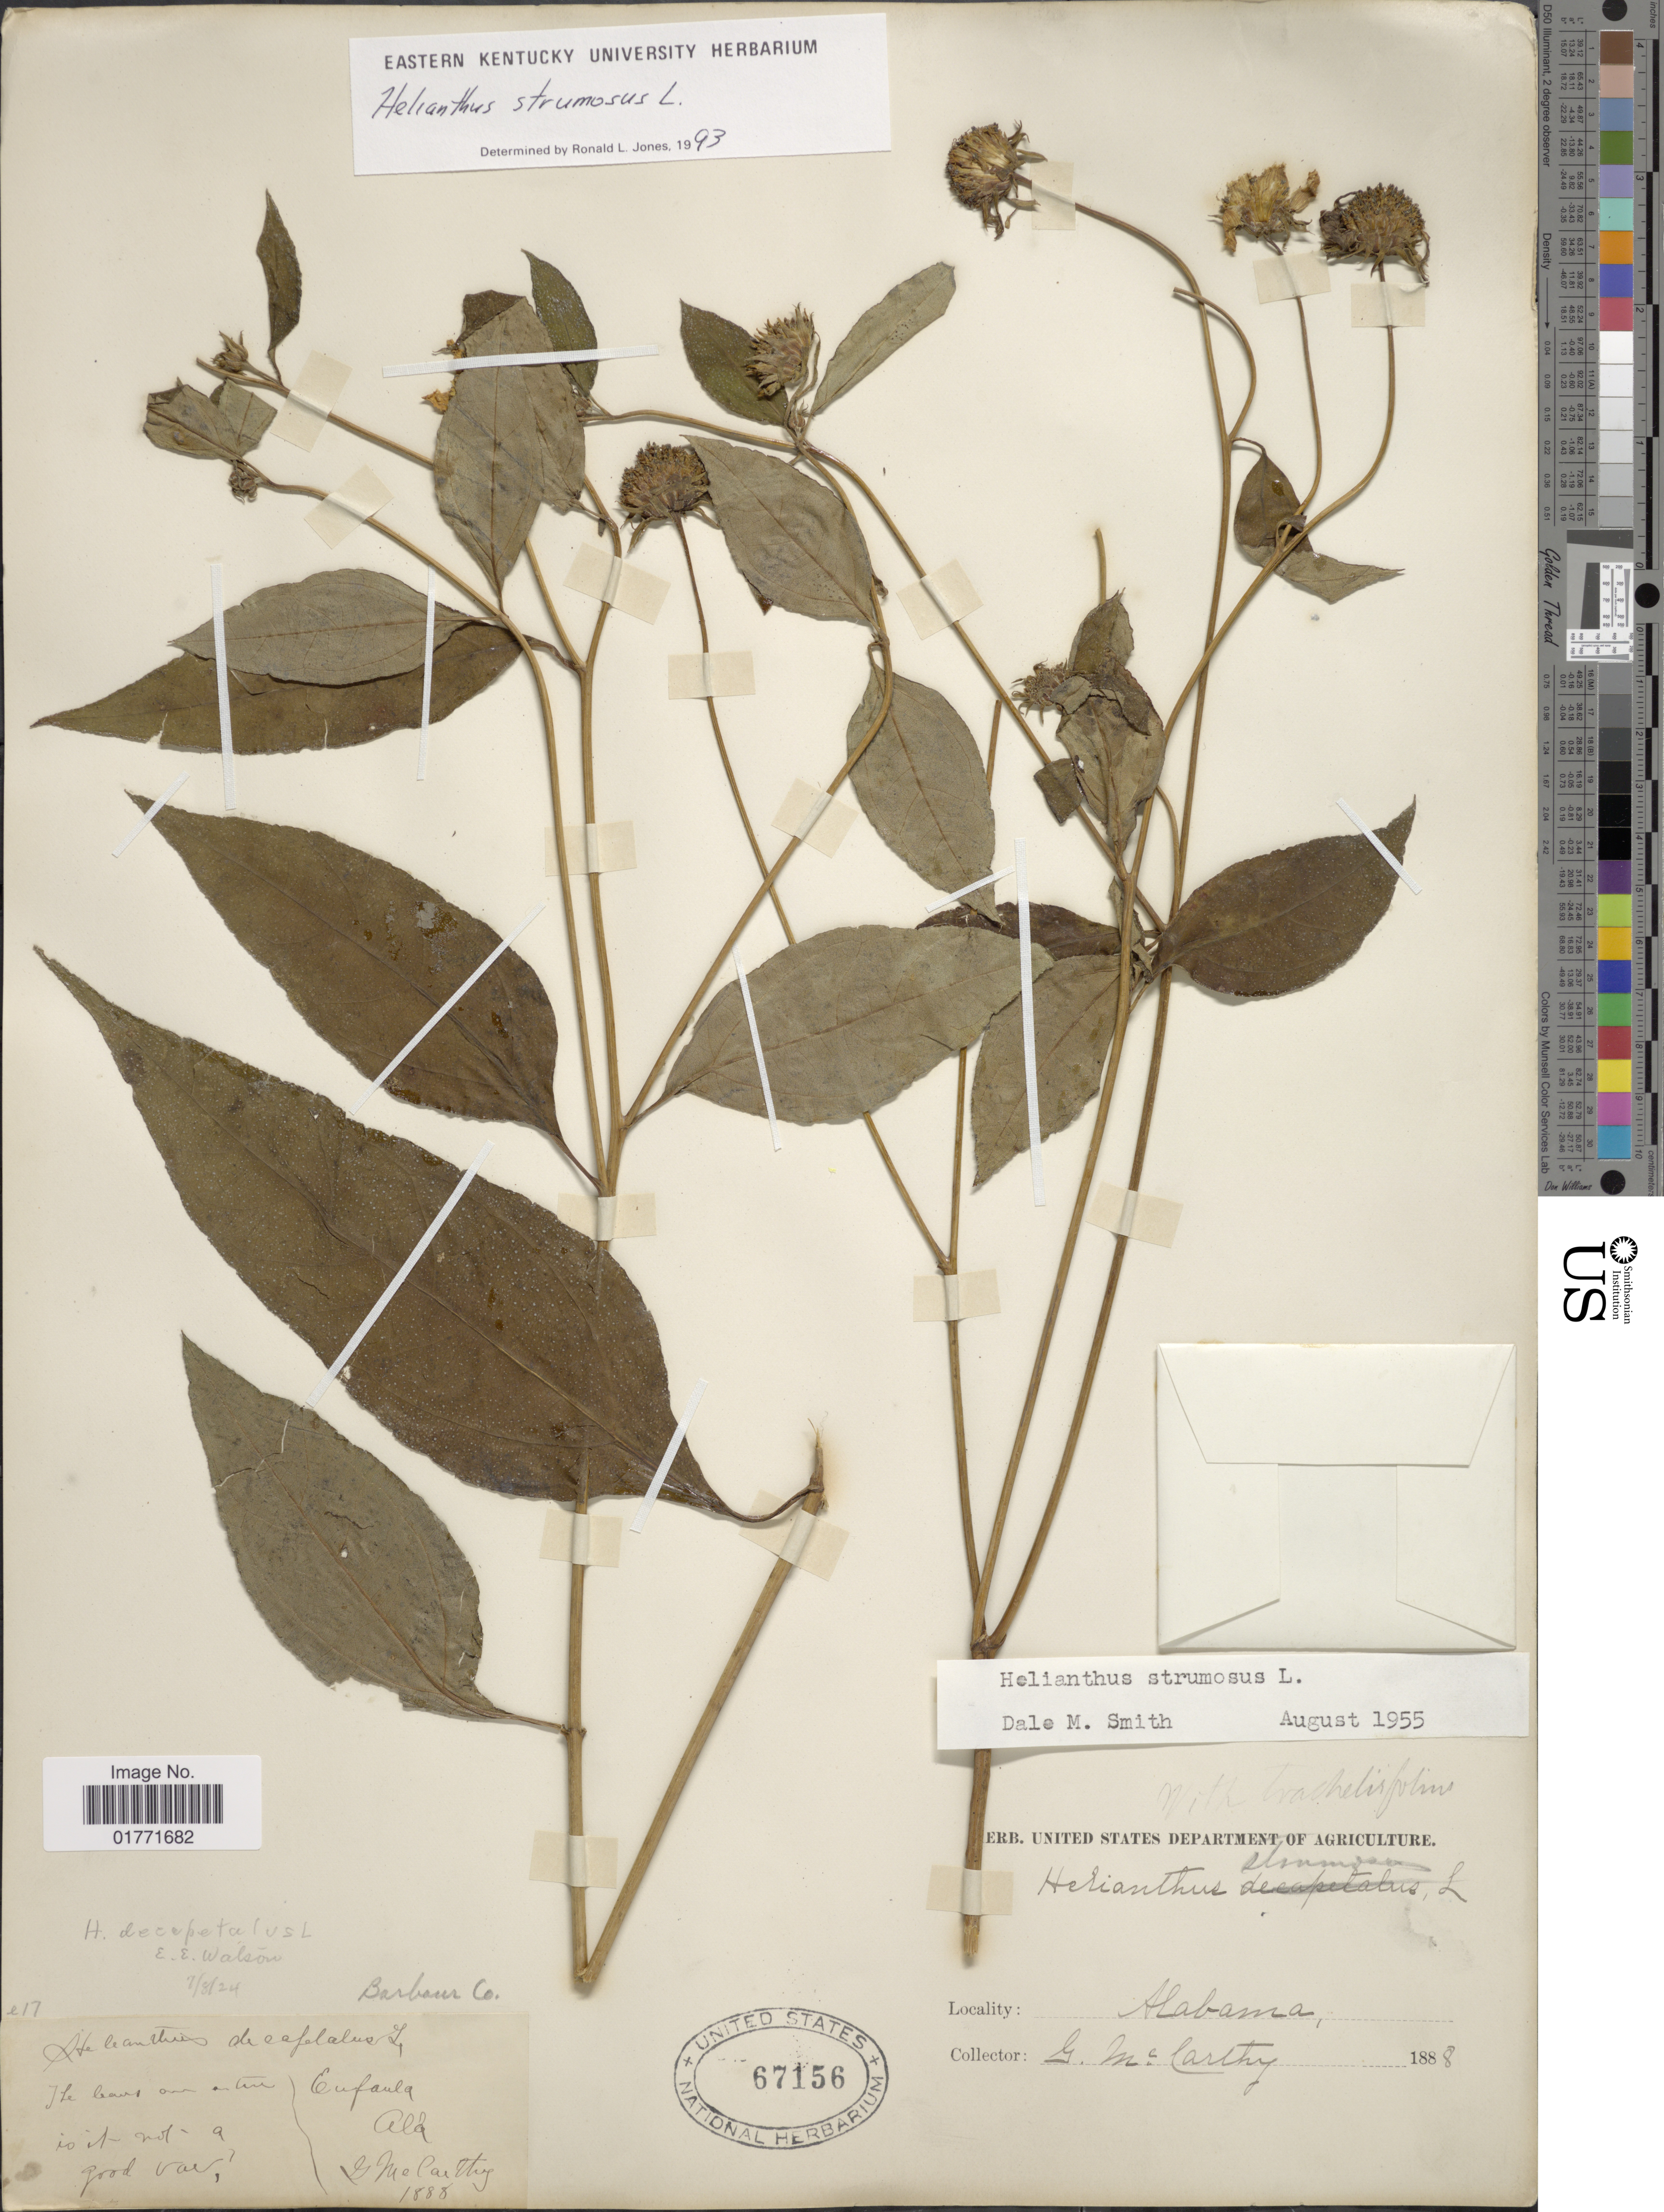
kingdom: Plantae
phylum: Tracheophyta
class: Magnoliopsida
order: Asterales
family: Asteraceae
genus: Helianthus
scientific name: Helianthus strumosus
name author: L.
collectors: G. M. McCarthy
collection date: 1888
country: United States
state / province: Alabama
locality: Alabama.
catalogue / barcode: US 67156